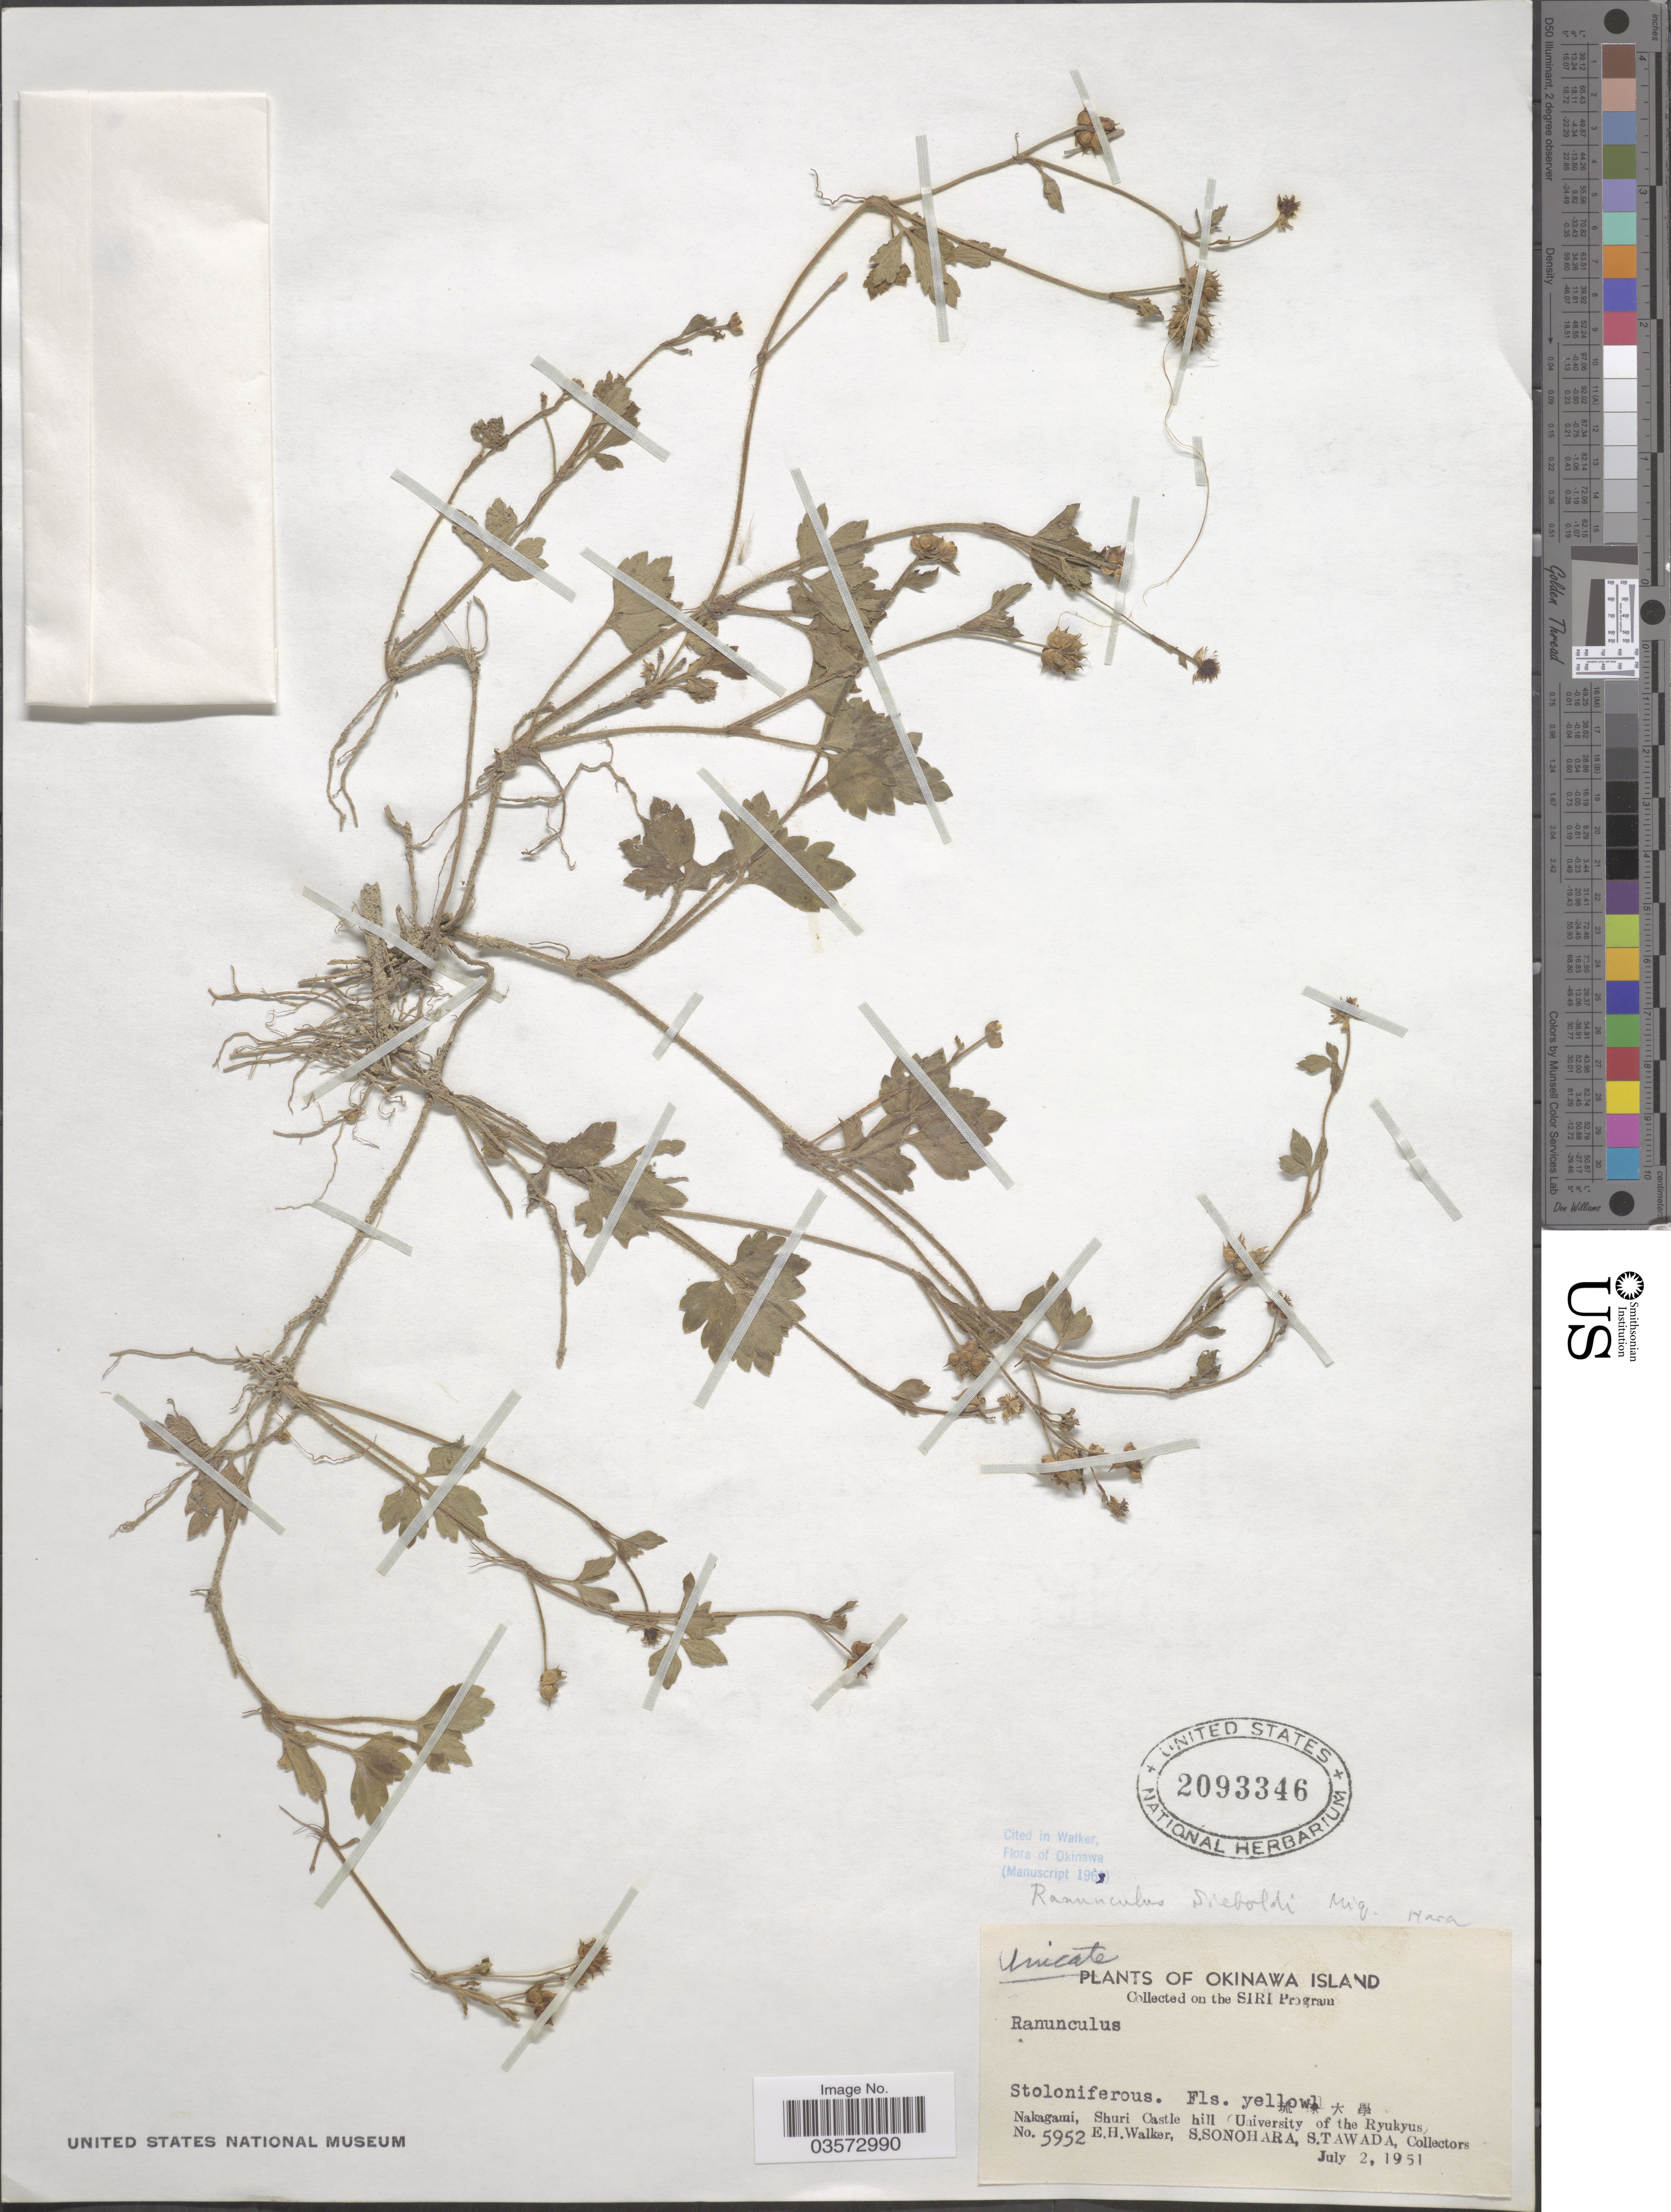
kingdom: Plantae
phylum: Tracheophyta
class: Magnoliopsida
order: Ranunculales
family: Ranunculaceae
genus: Ranunculus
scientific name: Ranunculus sieboldii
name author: Miq.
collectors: E. H. Walker, S. Sonohara & S. Tawada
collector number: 5952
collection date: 1951-07-02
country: Japan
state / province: Okinawa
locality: Okinawa Island. Nakagami, Shuri Castle hill (University of the Ryukyus).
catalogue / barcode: US 2093346